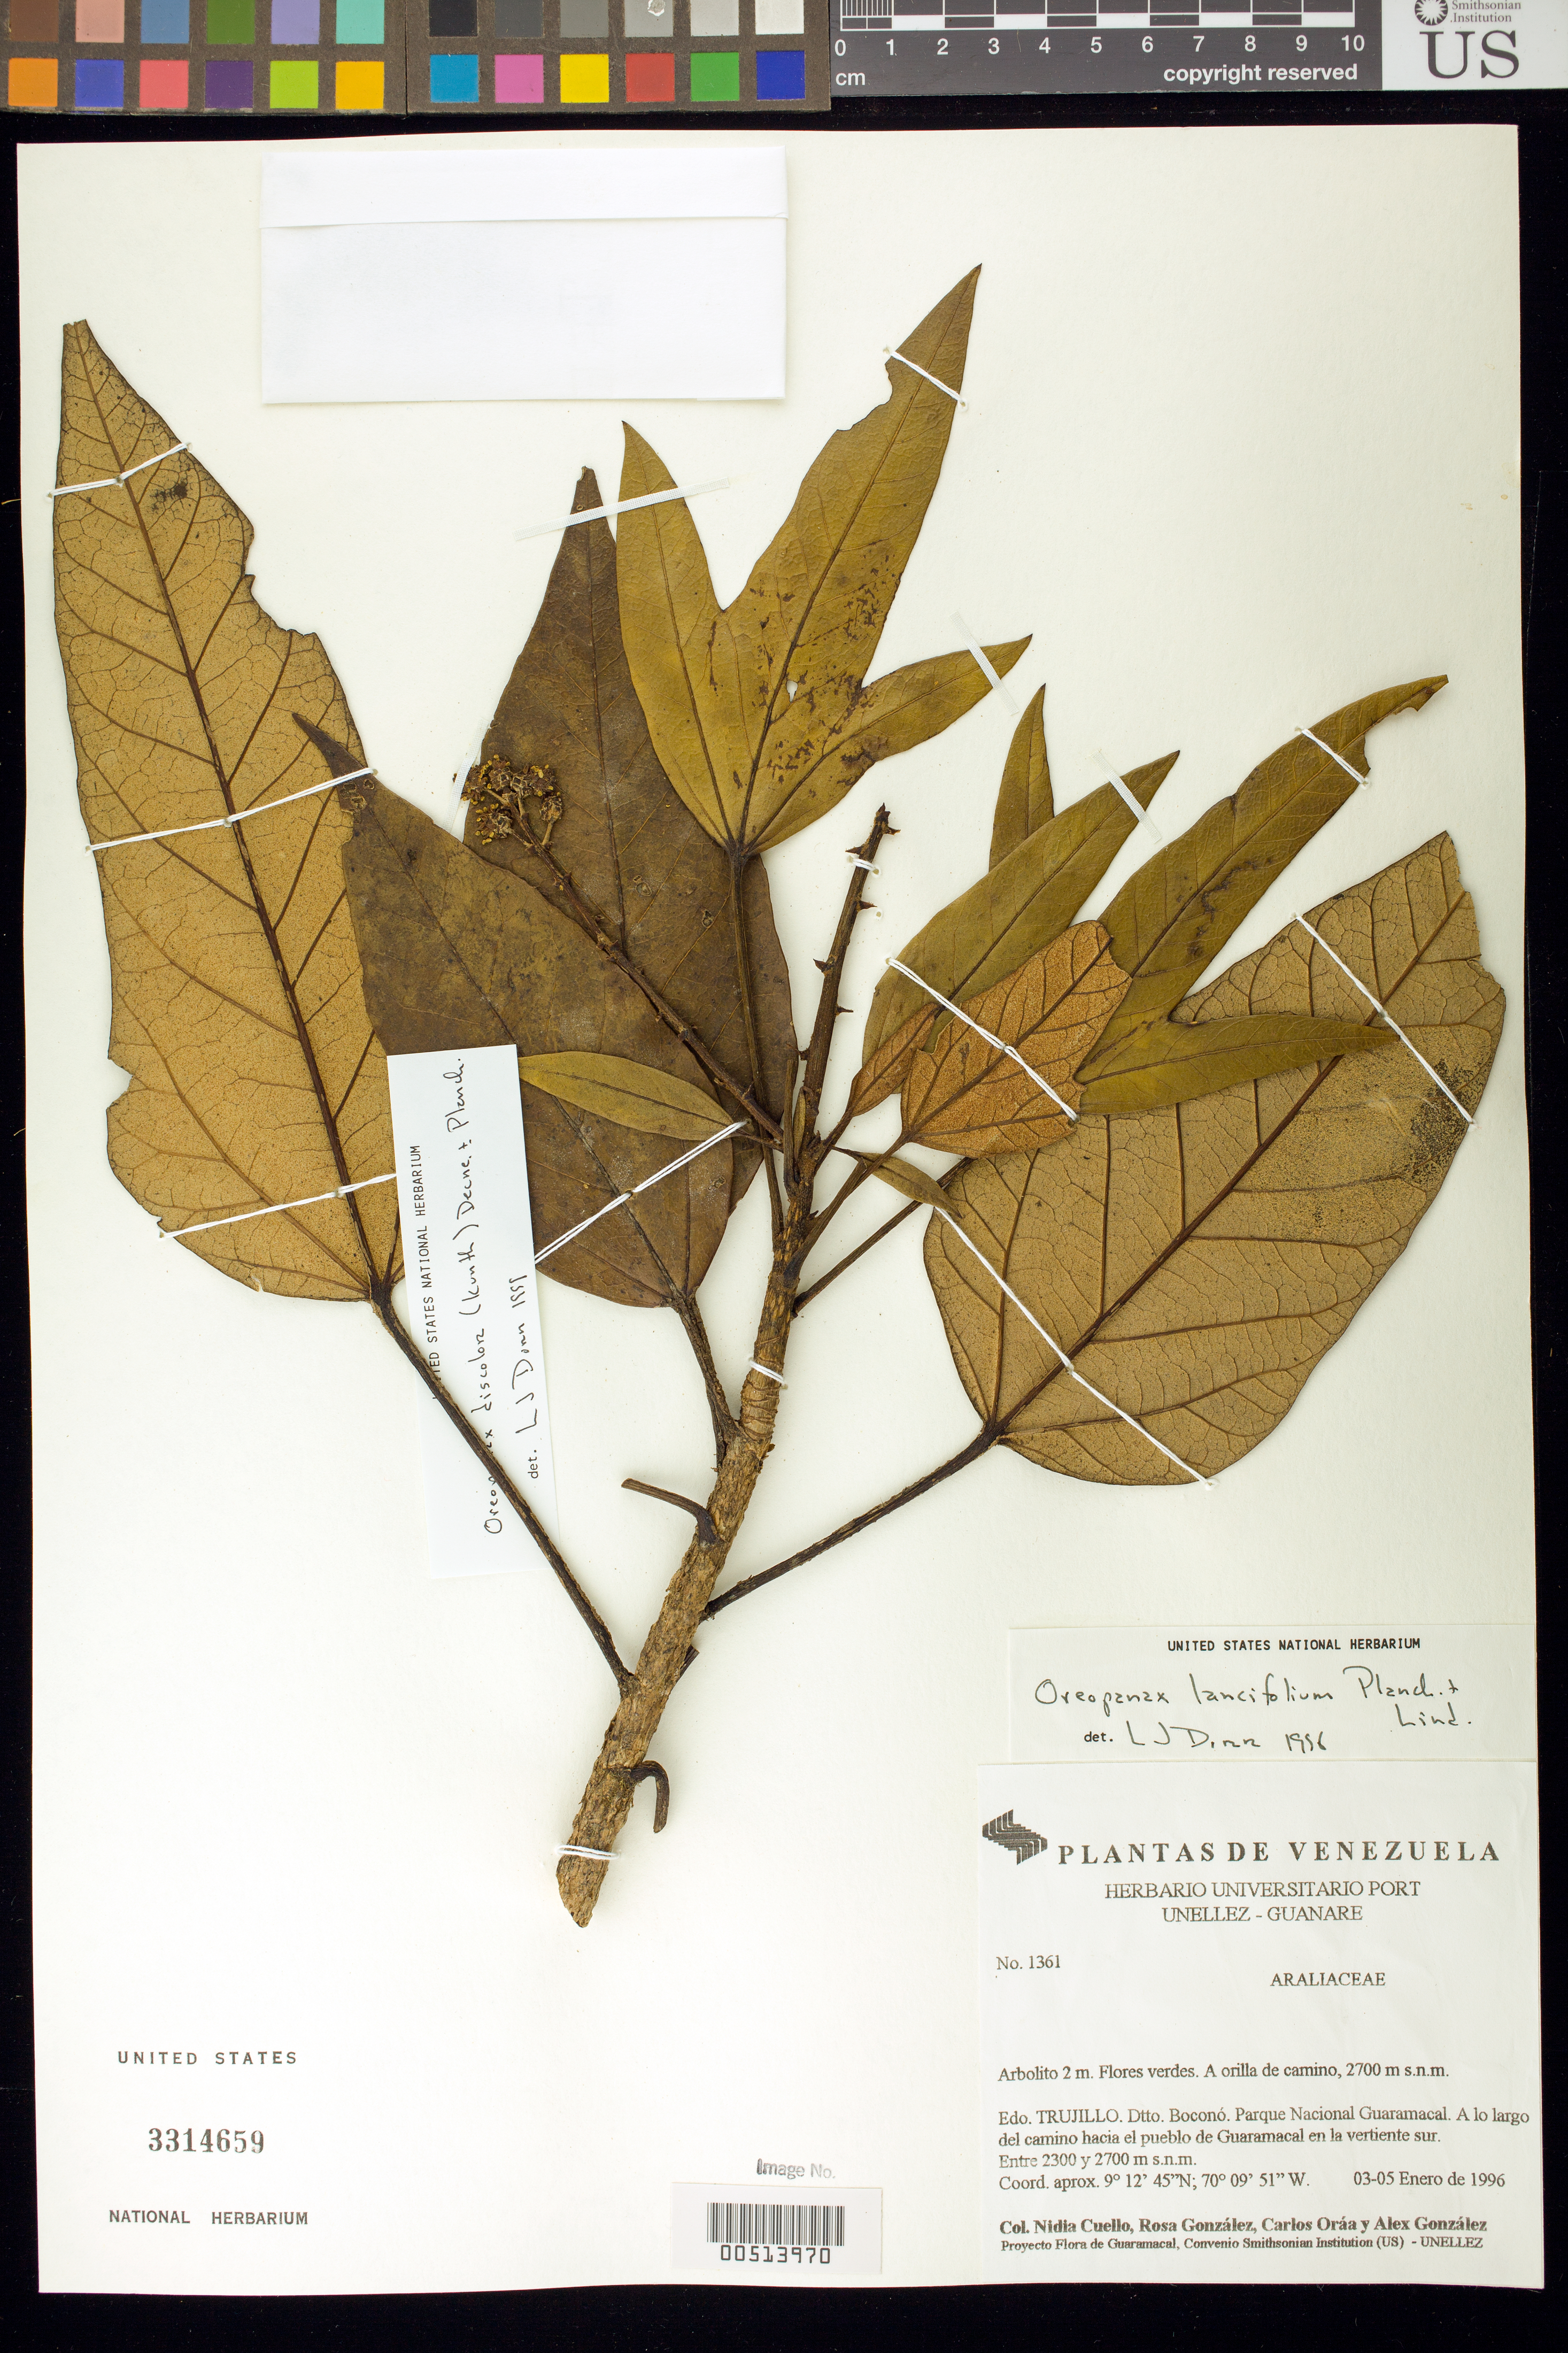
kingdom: Plantae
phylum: Tracheophyta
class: Magnoliopsida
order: Apiales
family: Araliaceae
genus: Oreopanax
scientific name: Oreopanax discolor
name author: (Kunth) Decne. & Planch.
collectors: N. L. Cuello, R. González, C. Oráa & A. Gonzáles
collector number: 1361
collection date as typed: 03 Jan 1996 to 05 Jan 1996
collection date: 1996-01-03/1996-01-05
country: Venezuela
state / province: Trujillo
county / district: Boconó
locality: Parque Nacional Guaramacal. Camino hacia el pueblo de Guaramacal, vertiente S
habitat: A orilla del camino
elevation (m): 2700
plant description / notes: MO, PORT, US, VEN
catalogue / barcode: US 3314659